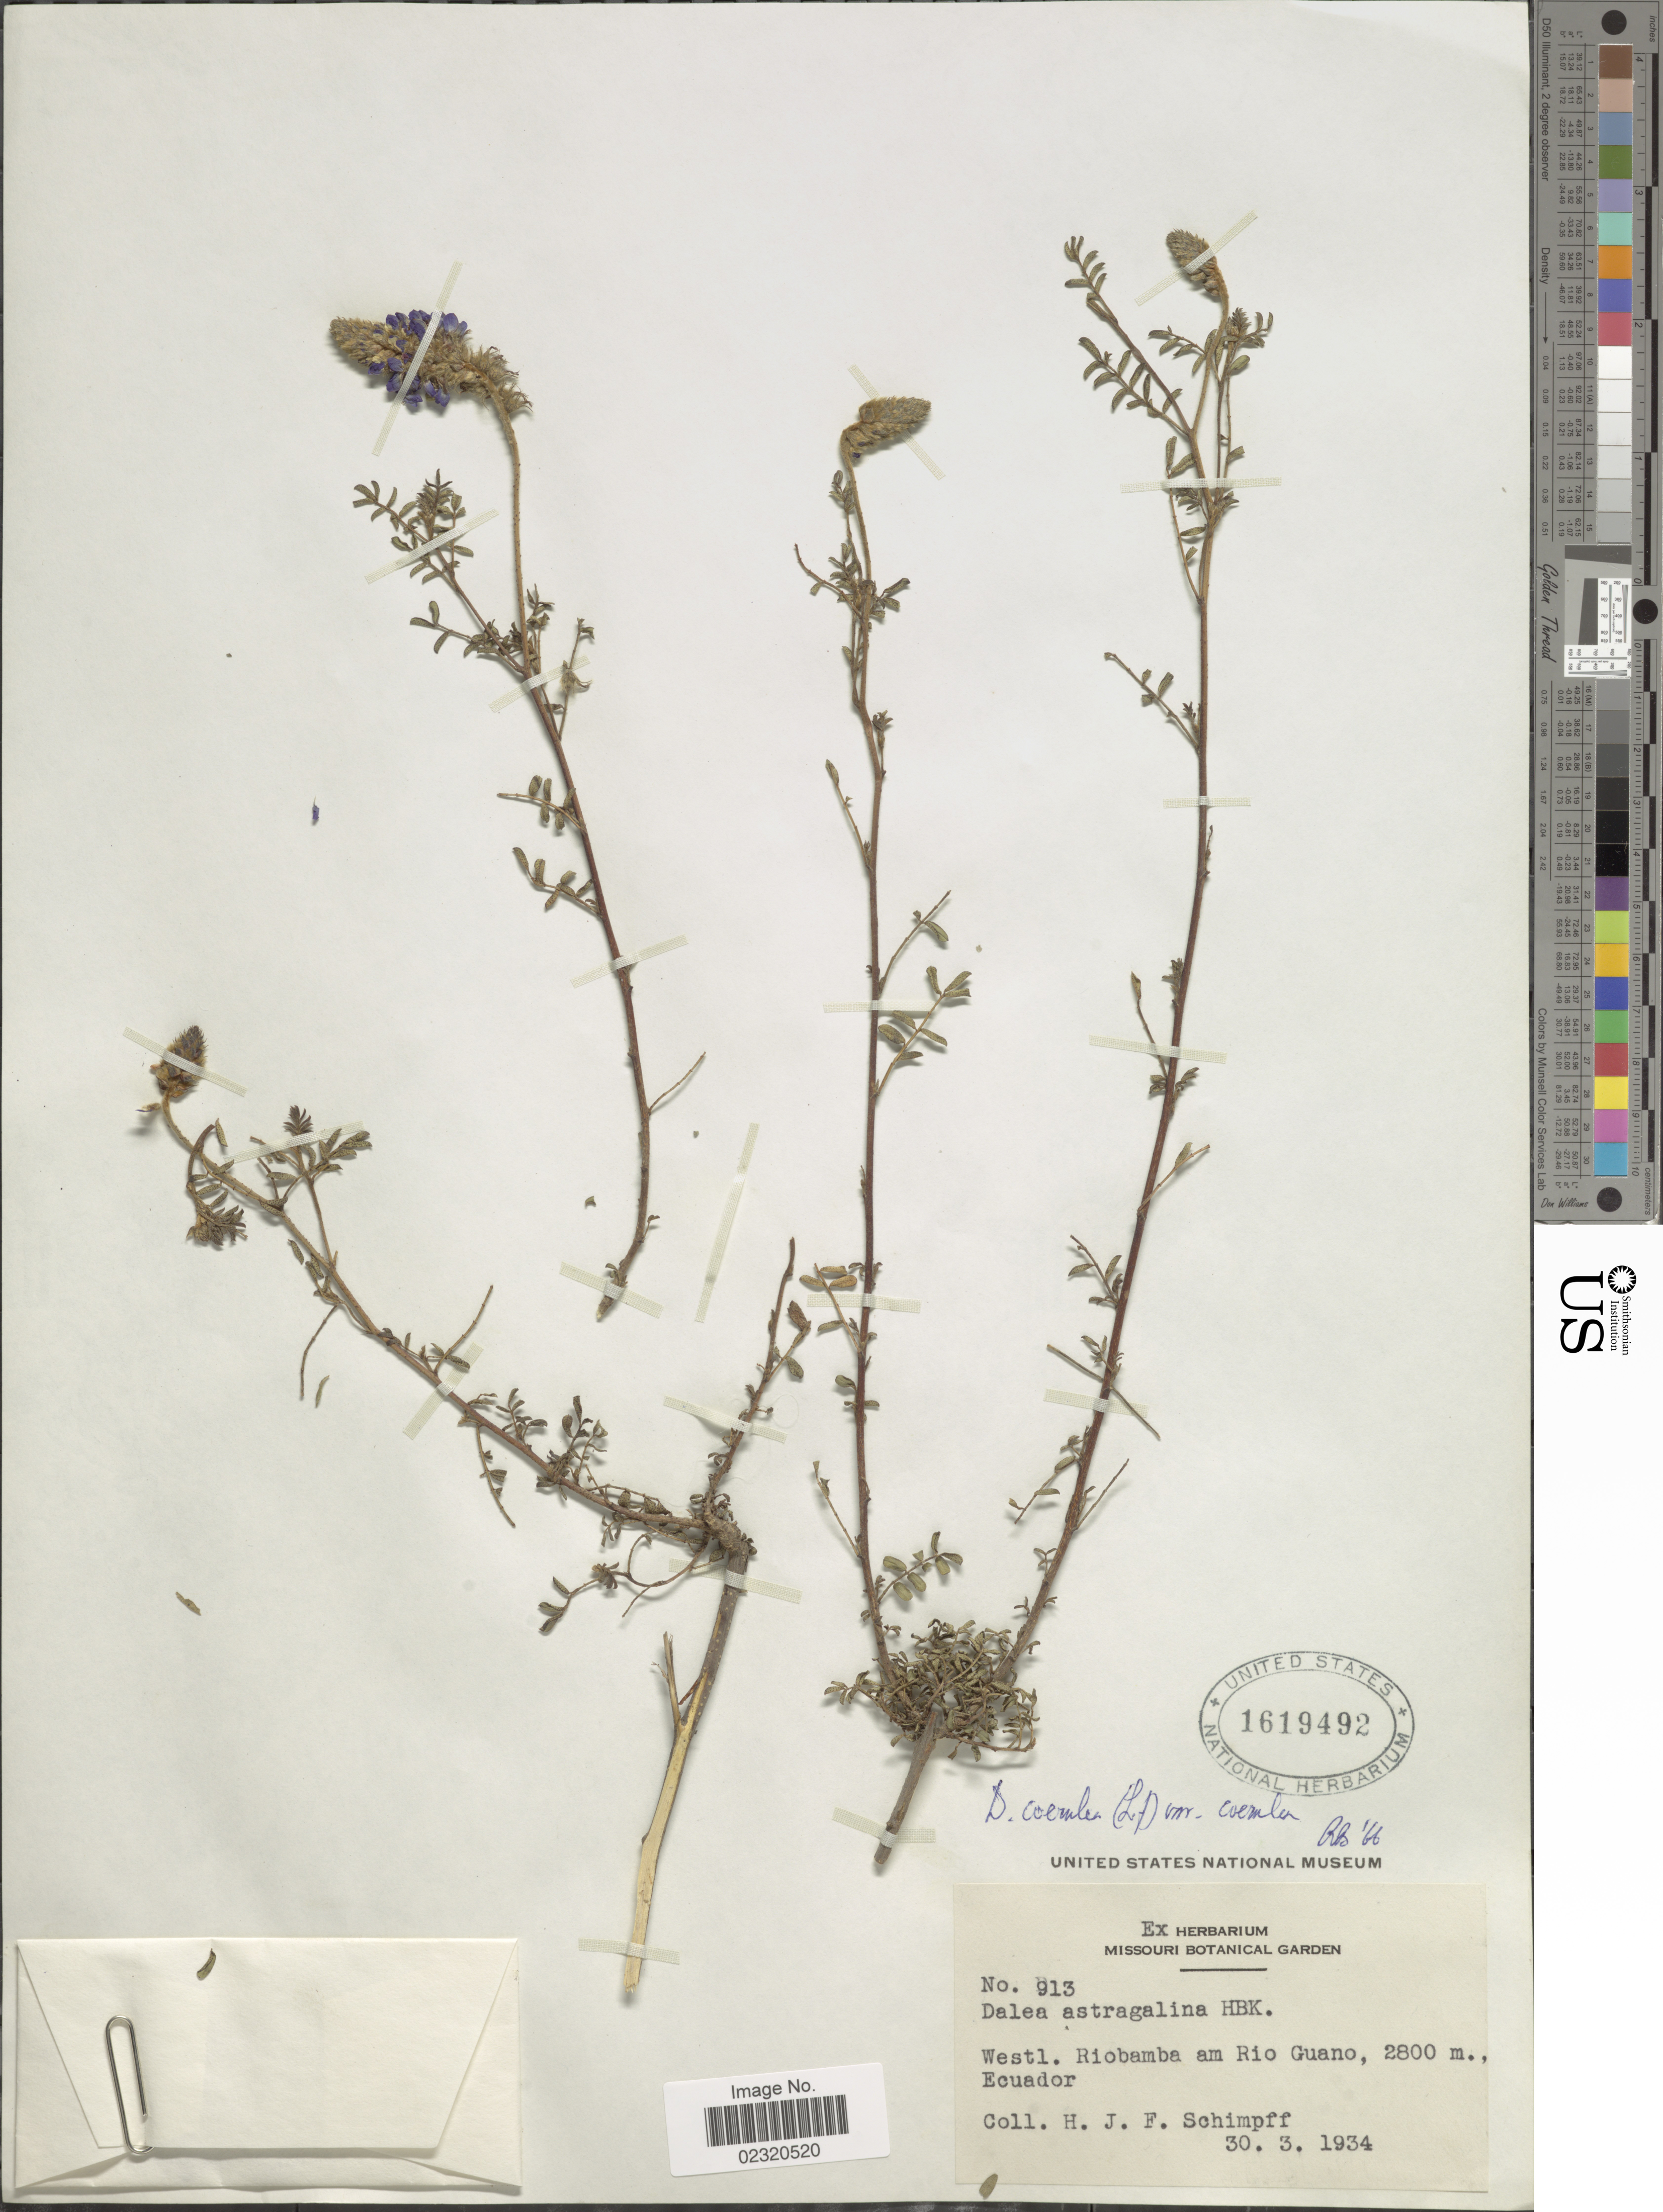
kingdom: Plantae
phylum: Tracheophyta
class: Magnoliopsida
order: Fabales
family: Fabaceae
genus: Dalea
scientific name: Dalea coerulea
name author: (L. f.) Schinz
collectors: H. Schimpff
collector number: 913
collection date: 1934-03-30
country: Ecuador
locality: Westl. Riobamba am Rio Guano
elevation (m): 2800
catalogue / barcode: US 1619492